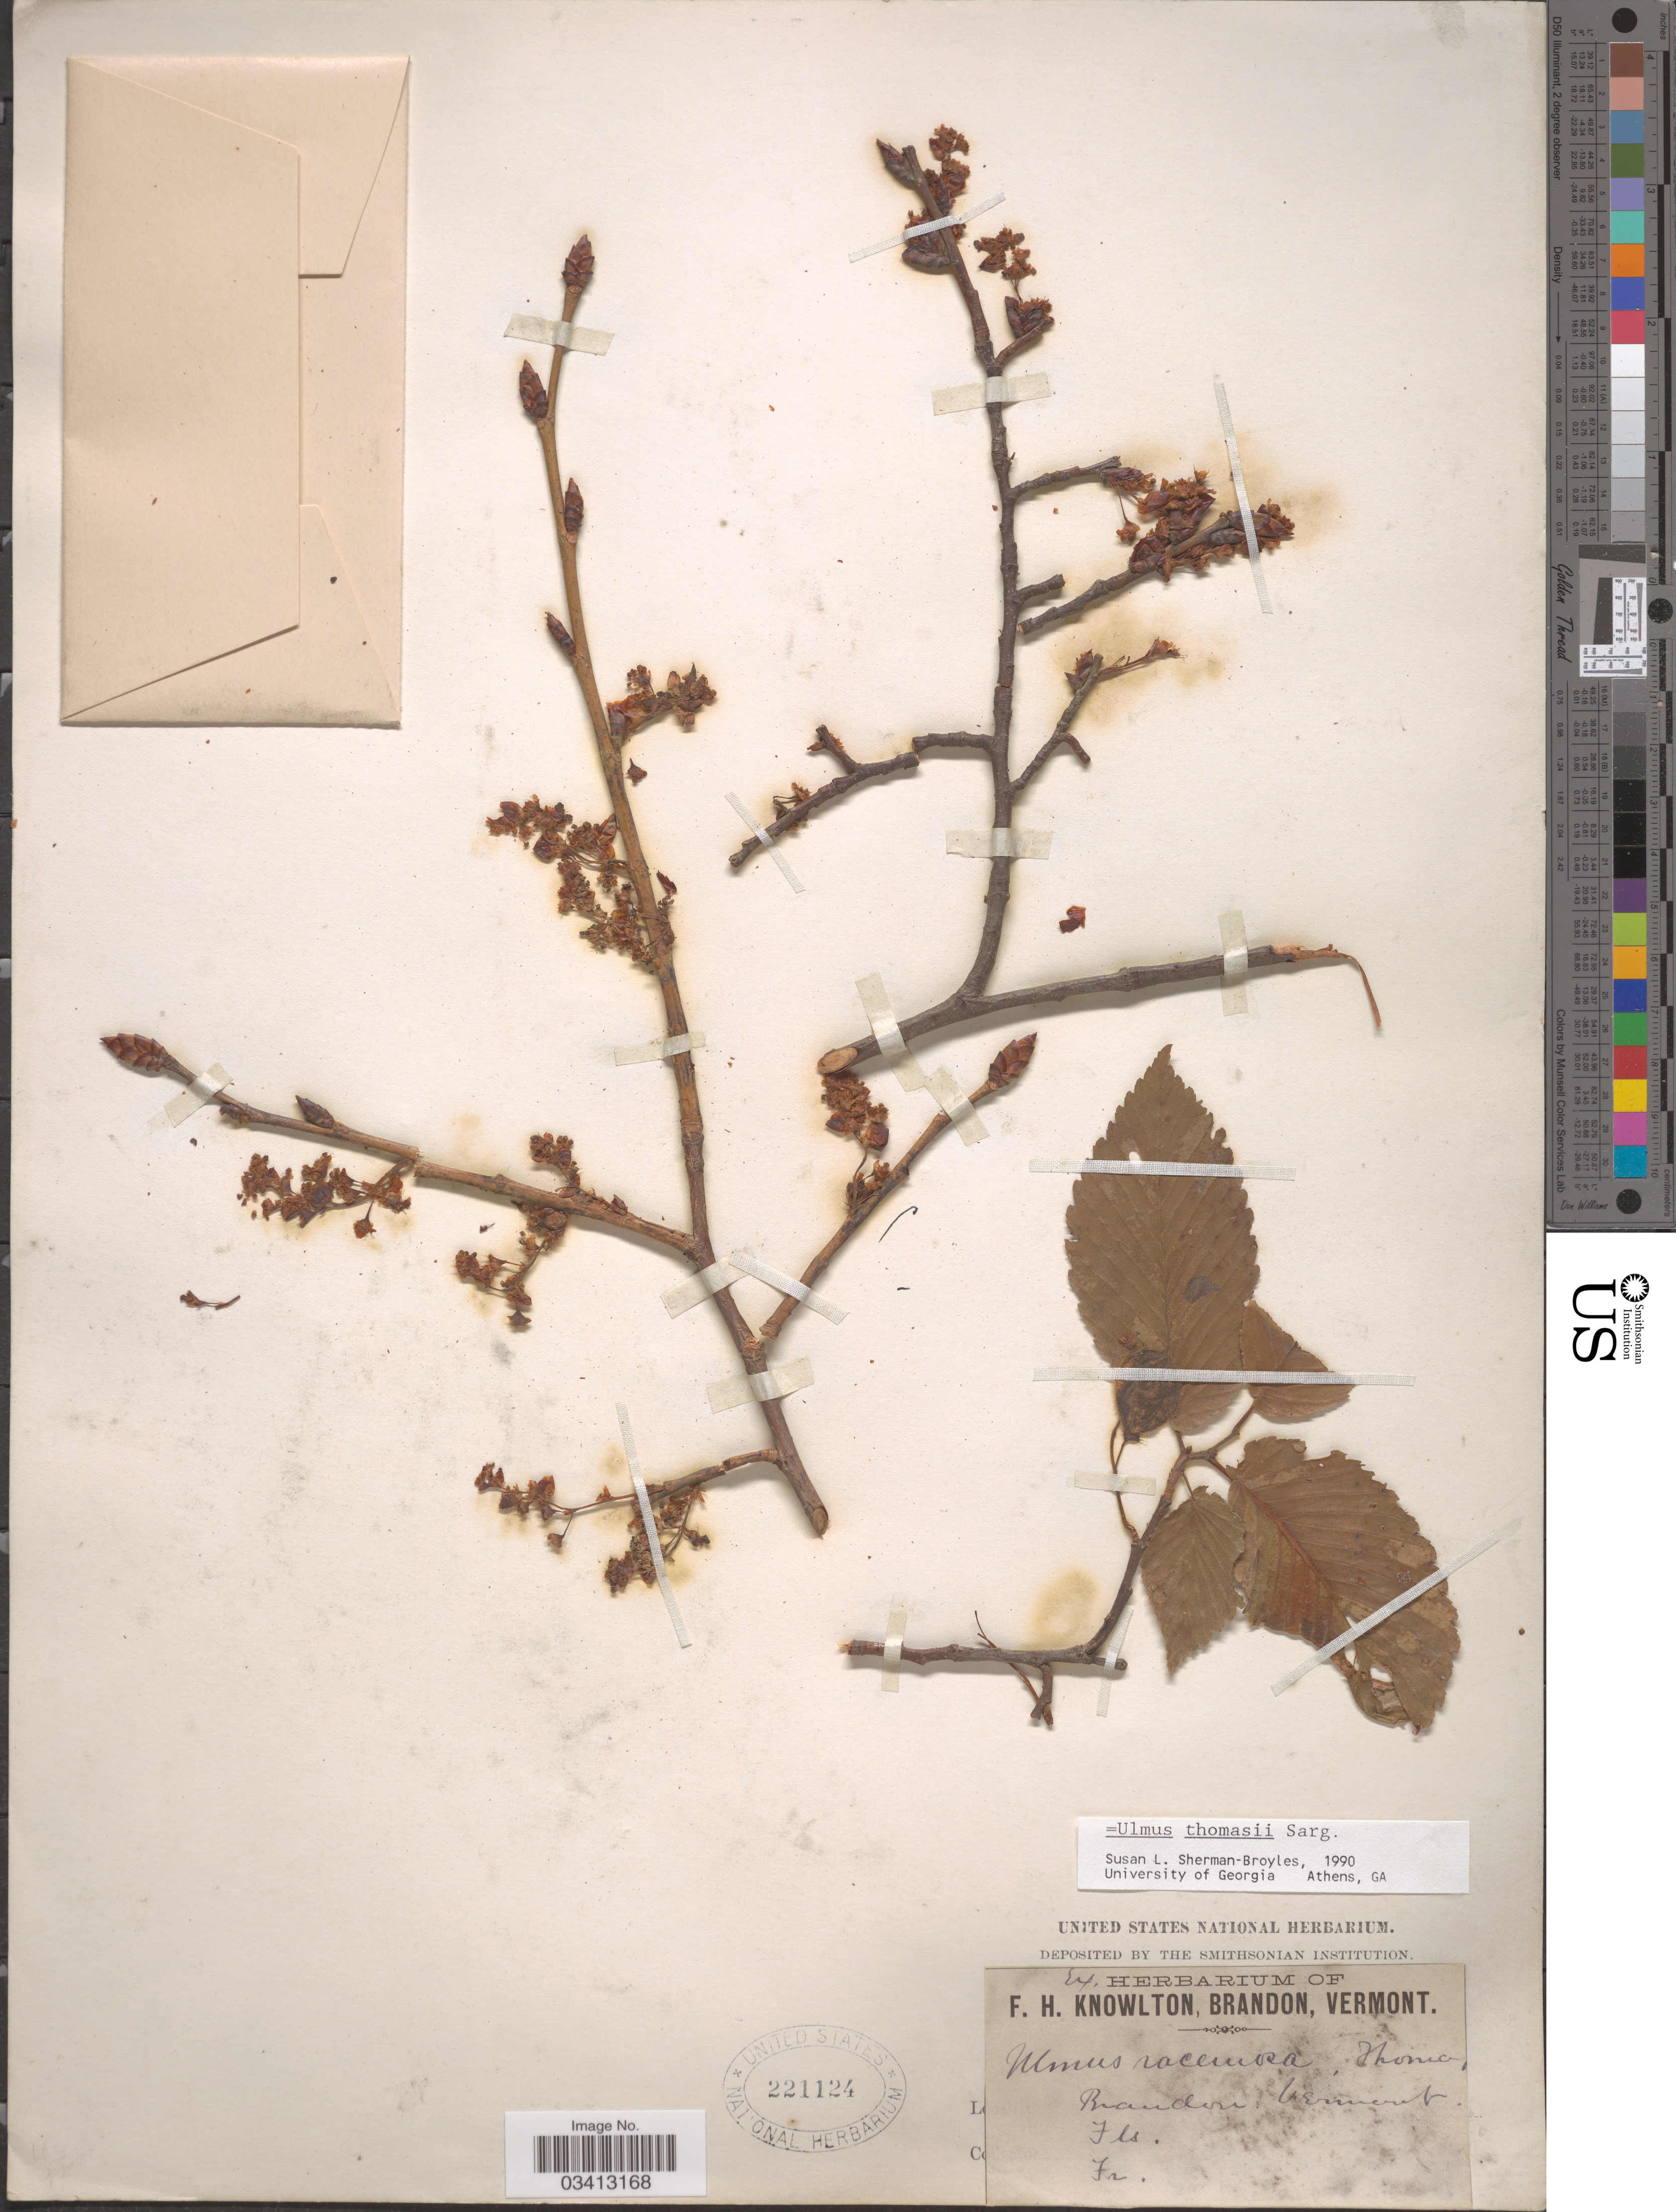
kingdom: Plantae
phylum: Tracheophyta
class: Magnoliopsida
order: Rosales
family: Ulmaceae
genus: Ulmus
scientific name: Ulmus thomasii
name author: Sarg.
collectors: F. H. Knowlton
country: United States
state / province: Vermont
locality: Brandon.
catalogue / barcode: US 221124